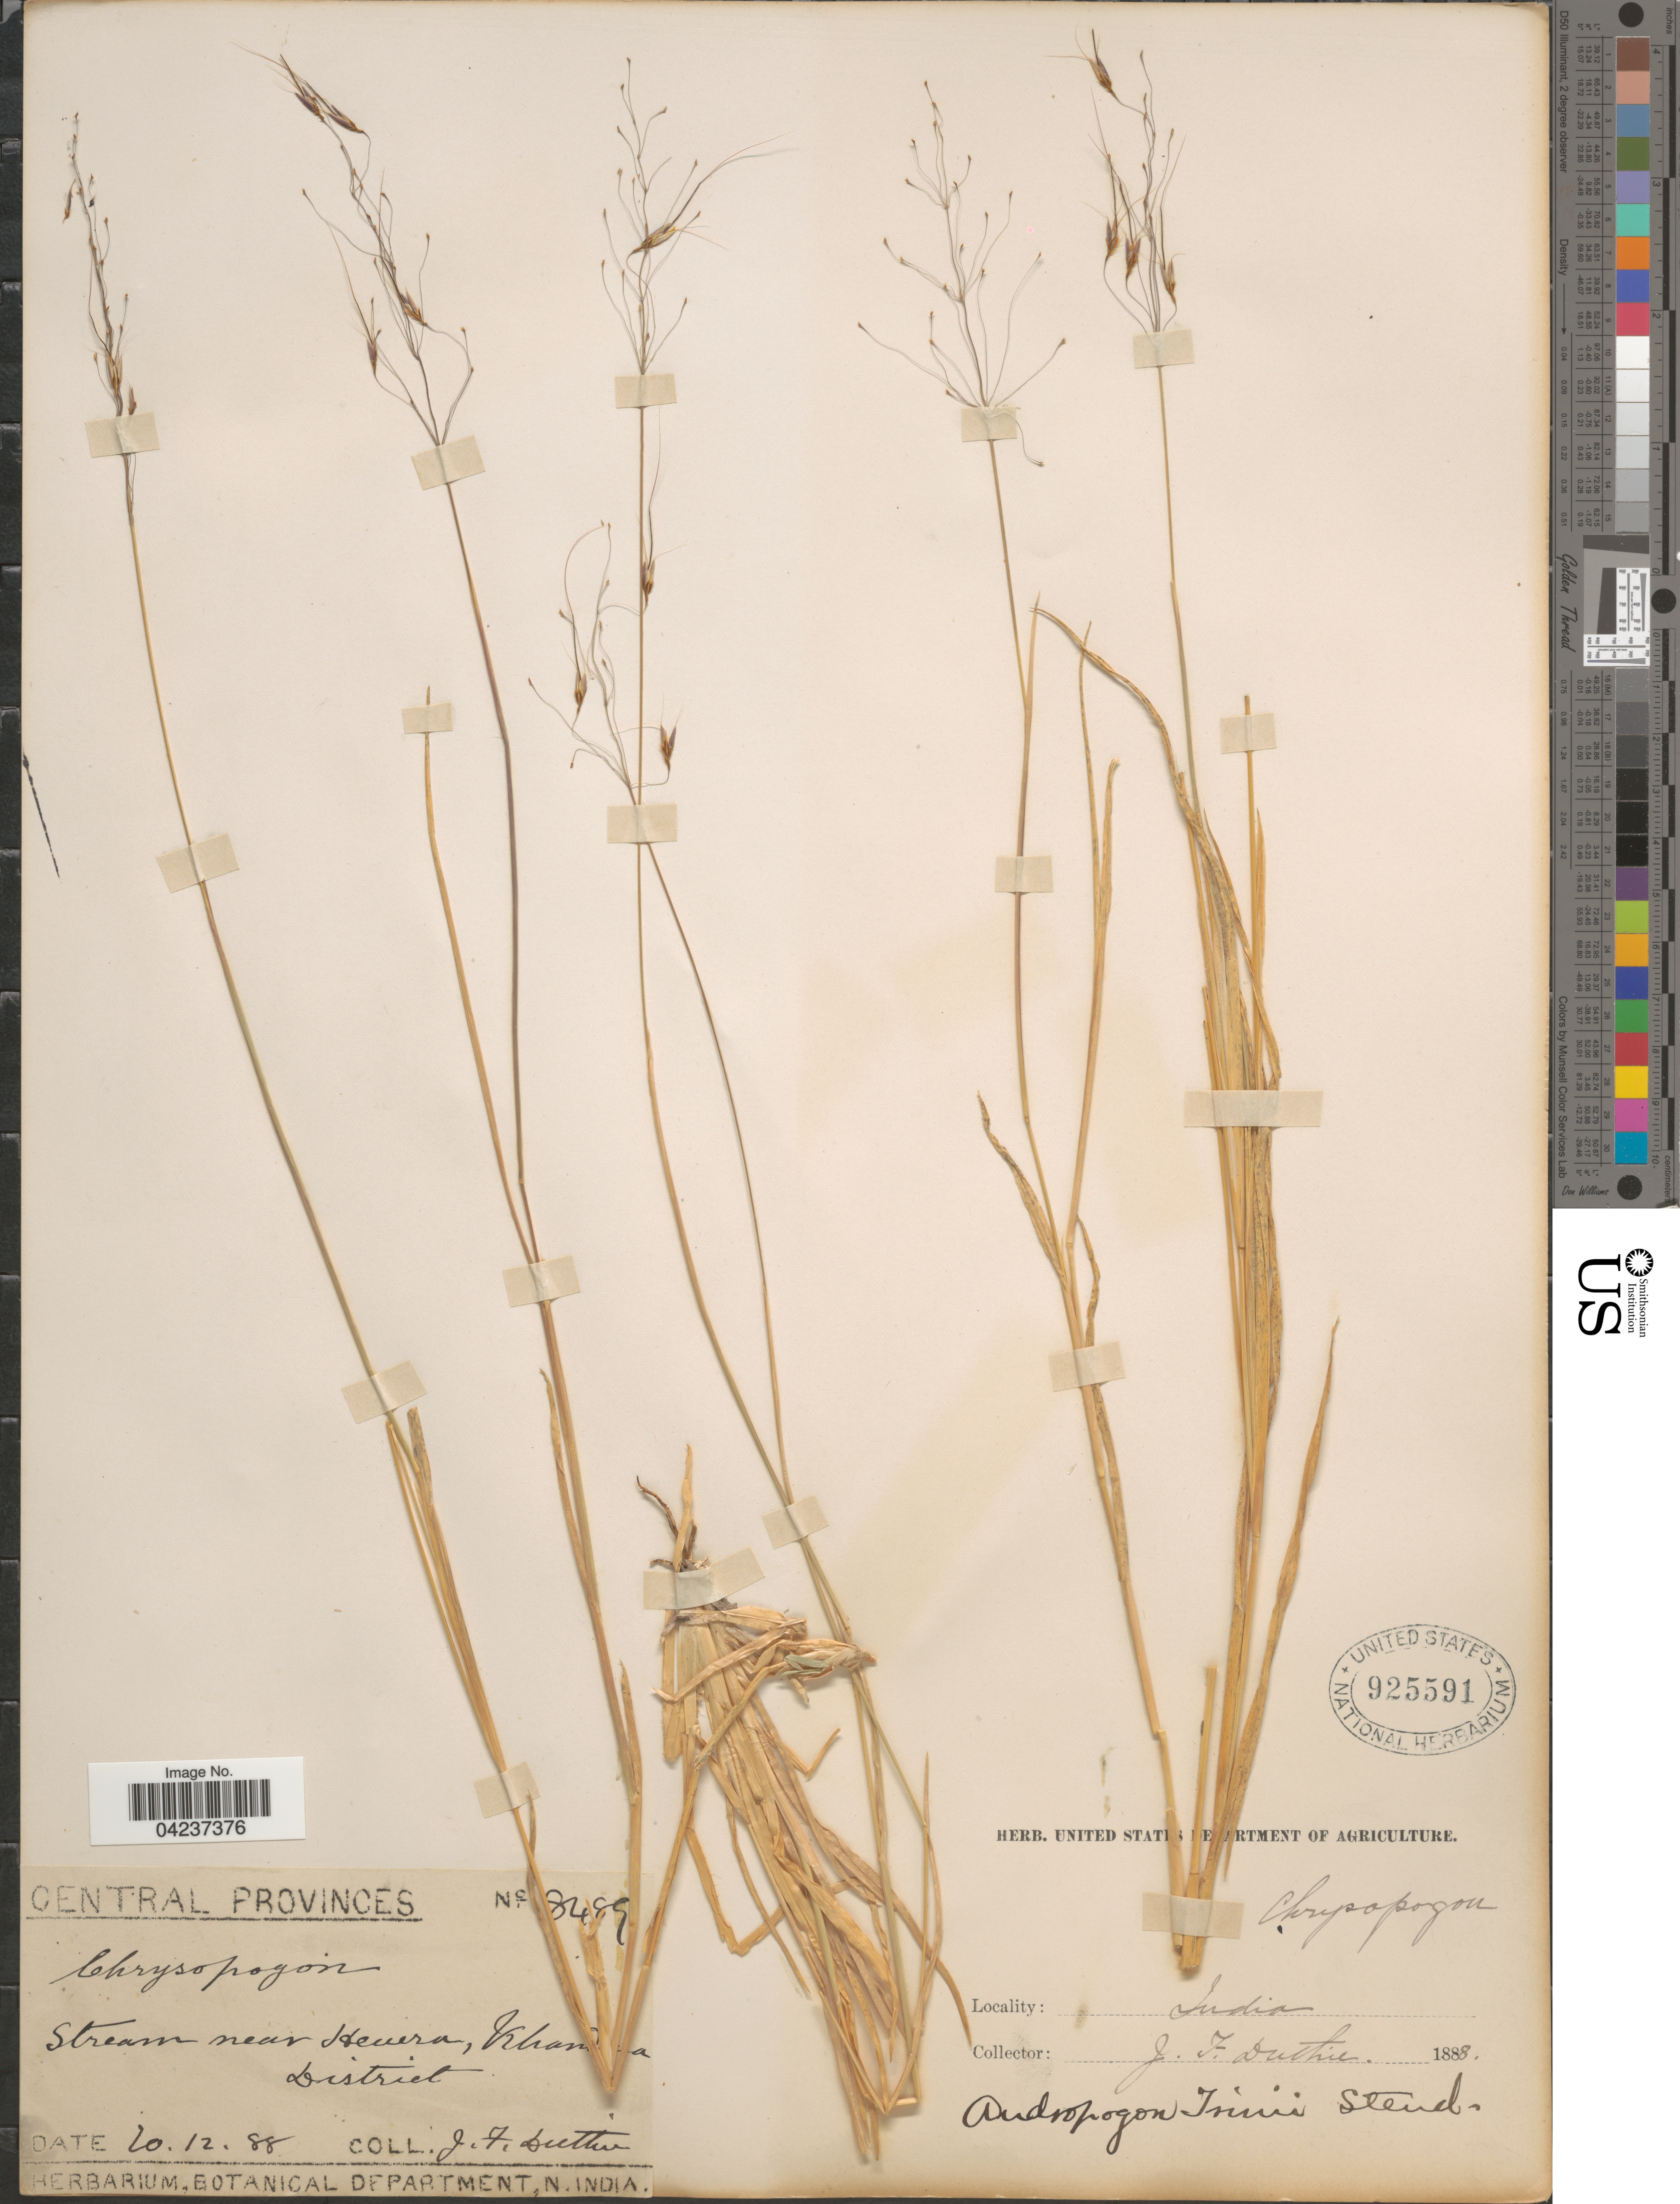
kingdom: Plantae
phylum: Tracheophyta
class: Liliopsida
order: Poales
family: Poaceae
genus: Chrysopogon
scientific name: Chrysopogon nodulibarbis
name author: (Hochst. ex Steud.) Henr.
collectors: J. F. Duthie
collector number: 8489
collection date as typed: Transcribed d/m/y: 20/12/88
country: India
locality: Central Provinces. Stream near Hewra, Khan [illegible text]a District.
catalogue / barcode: US 925591